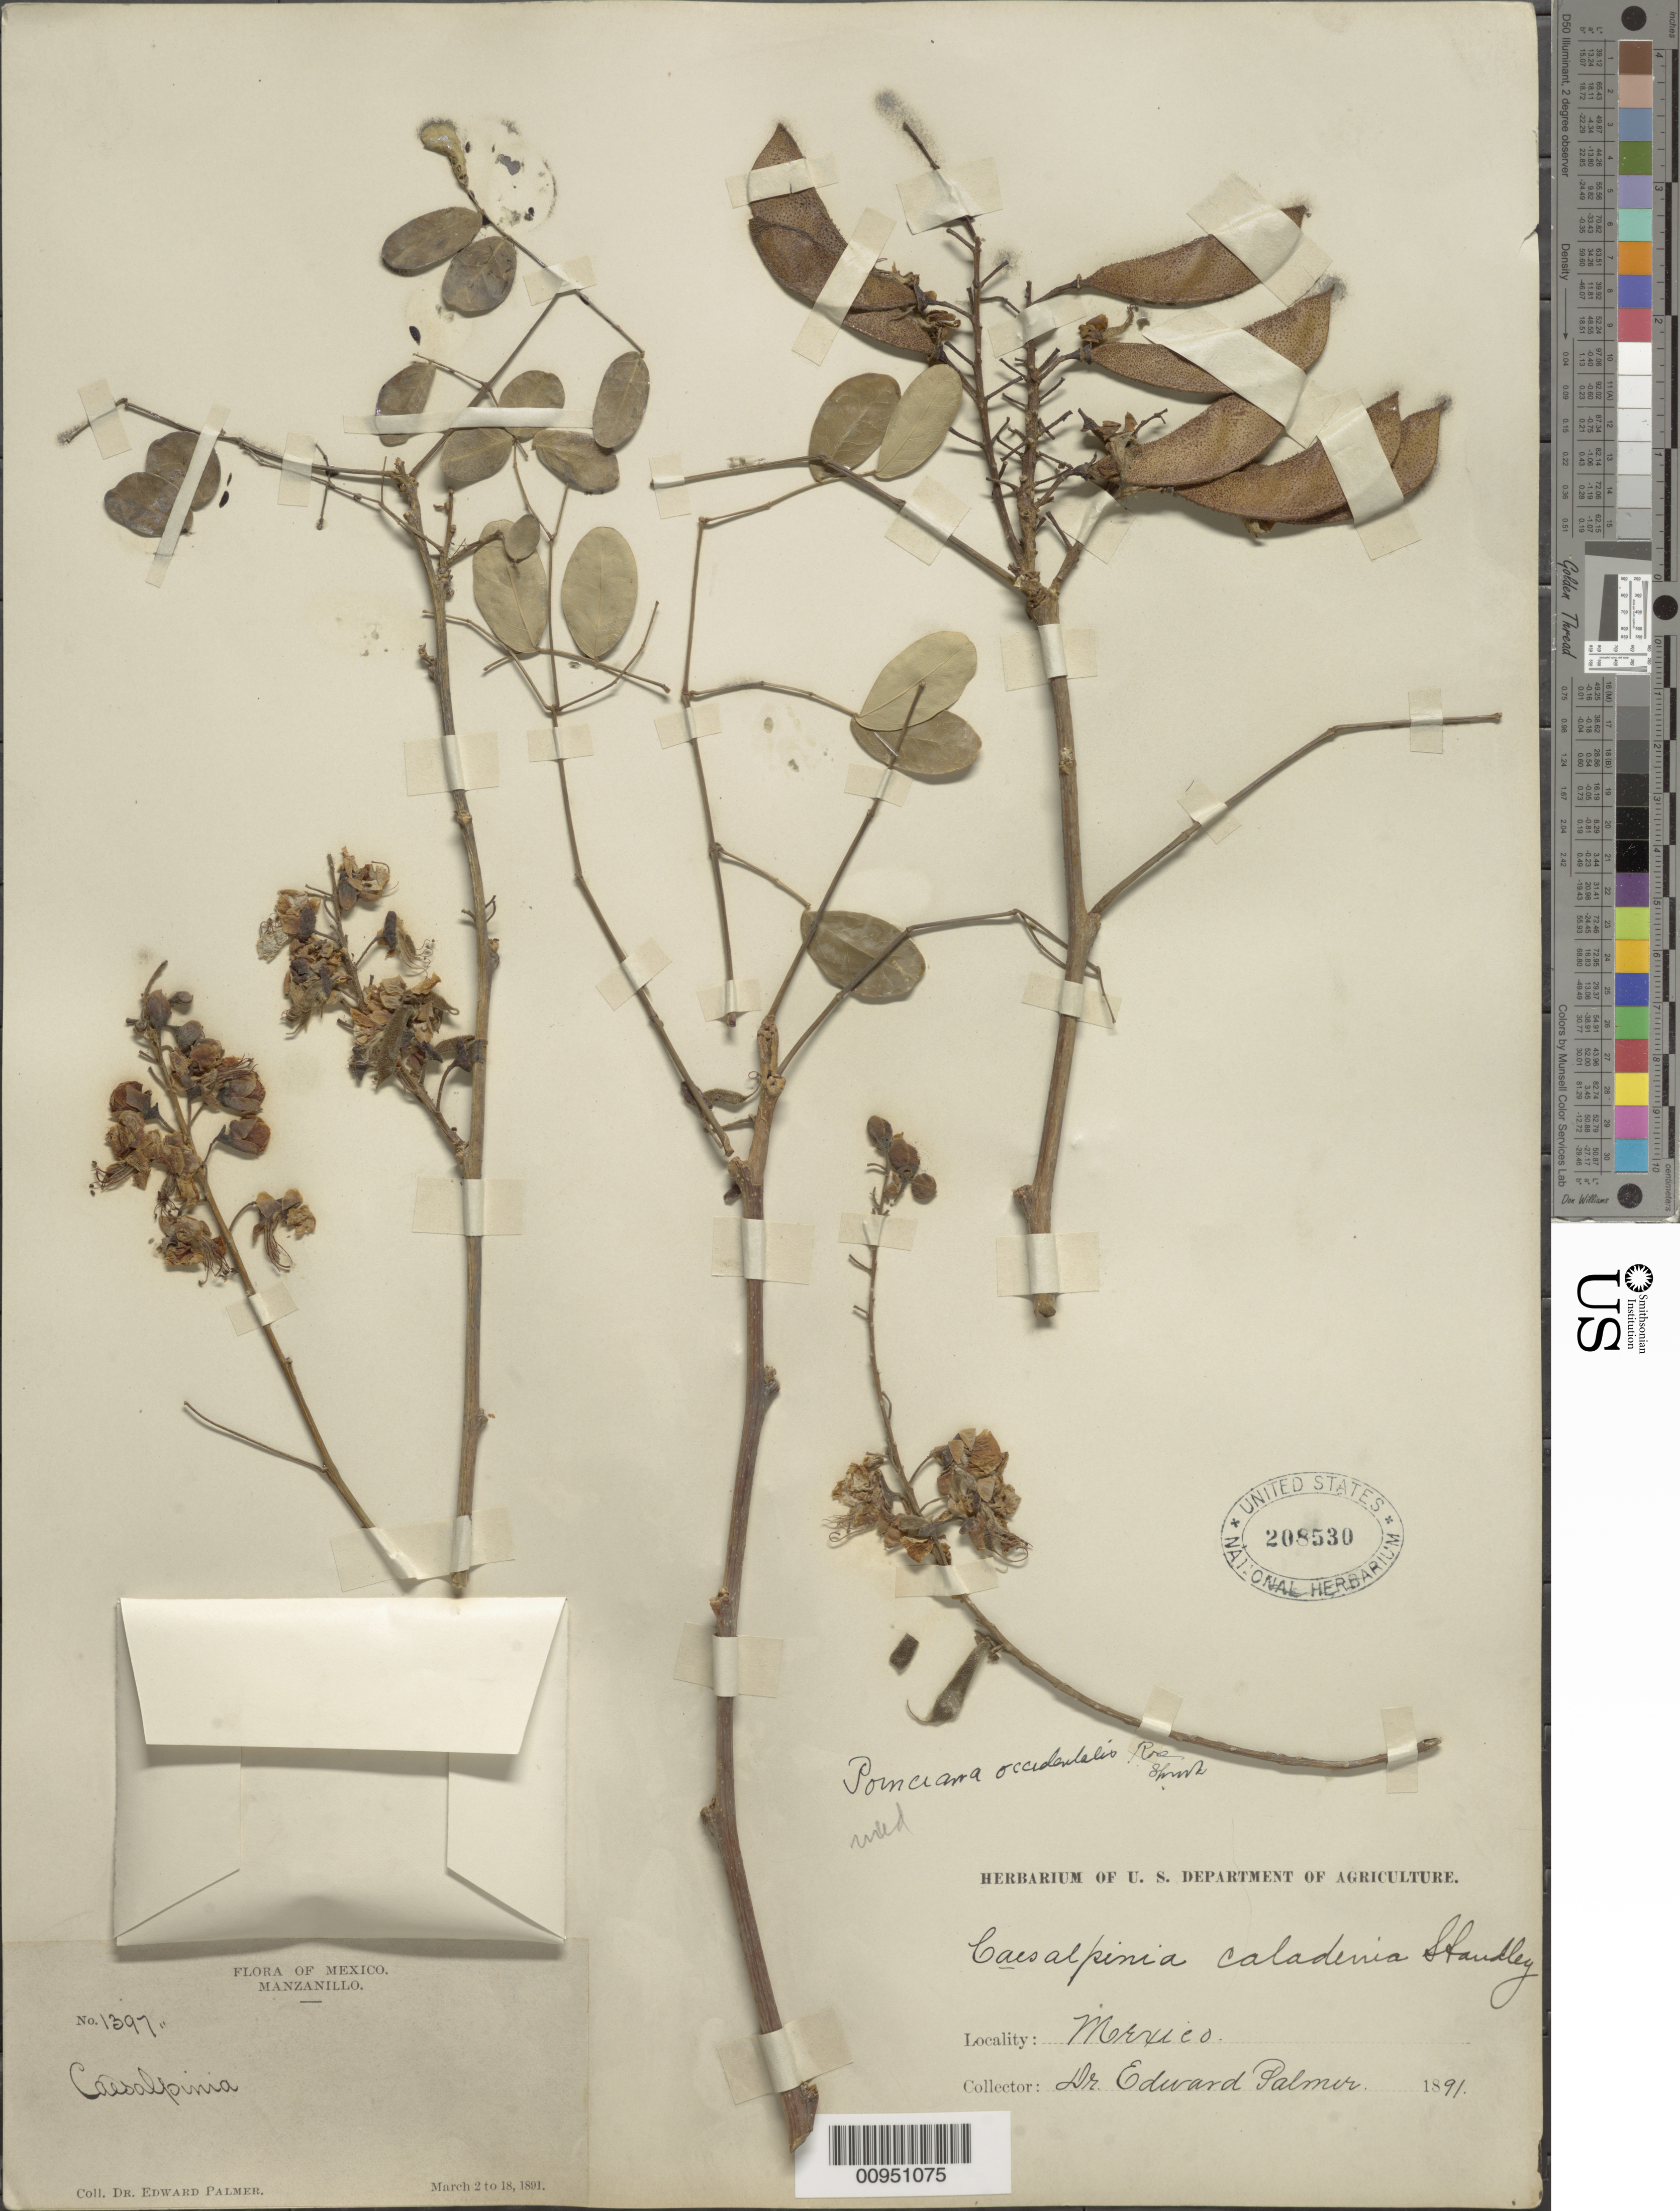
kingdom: Plantae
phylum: Tracheophyta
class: Magnoliopsida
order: Fabales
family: Fabaceae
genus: Poinciana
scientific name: Poinciana occidentalis Rose, ined.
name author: Rose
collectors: E. Palmer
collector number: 1397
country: Mexico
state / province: Colima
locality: Manzanillo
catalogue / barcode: US 208530